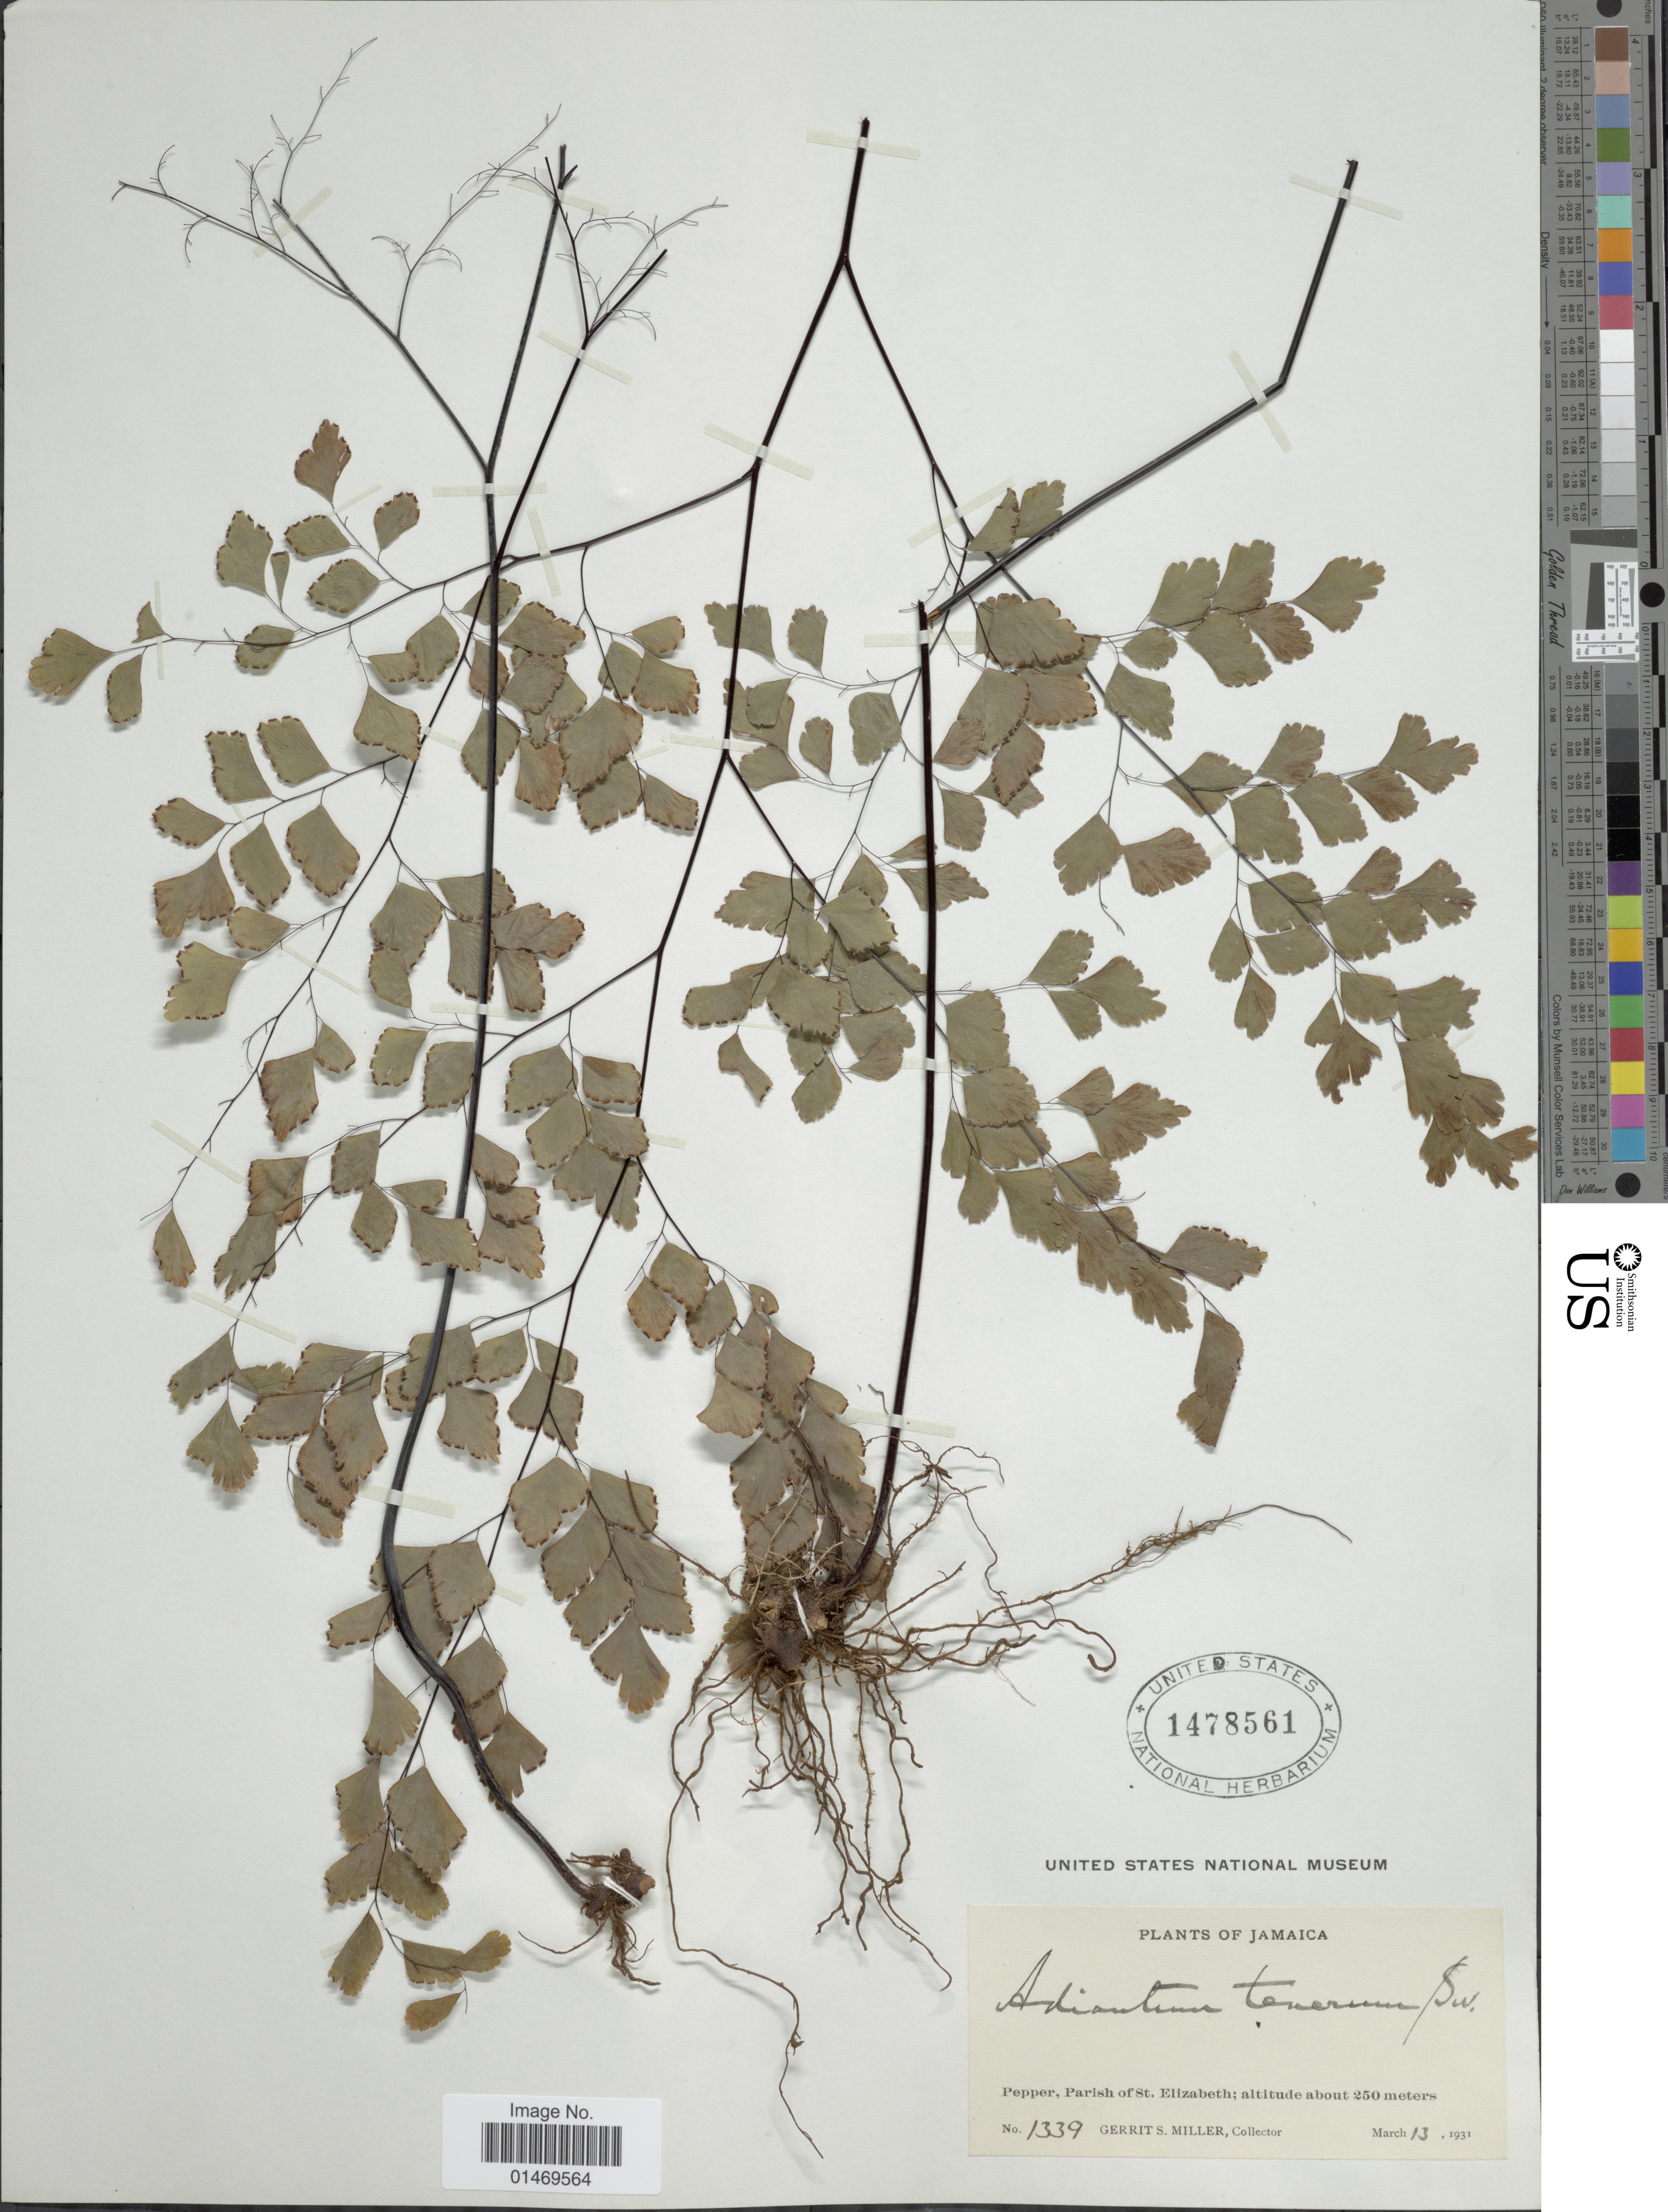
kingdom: Plantae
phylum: Tracheophyta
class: Polypodiopsida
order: Polypodiales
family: Pteridaceae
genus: Adiantum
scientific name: Adiantum tenerum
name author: Sw.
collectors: G. S. Miller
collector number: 1339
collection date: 1931-03-13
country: Jamaica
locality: Pepper, Parish of St. Elizabeth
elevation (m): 250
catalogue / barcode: US 1478561